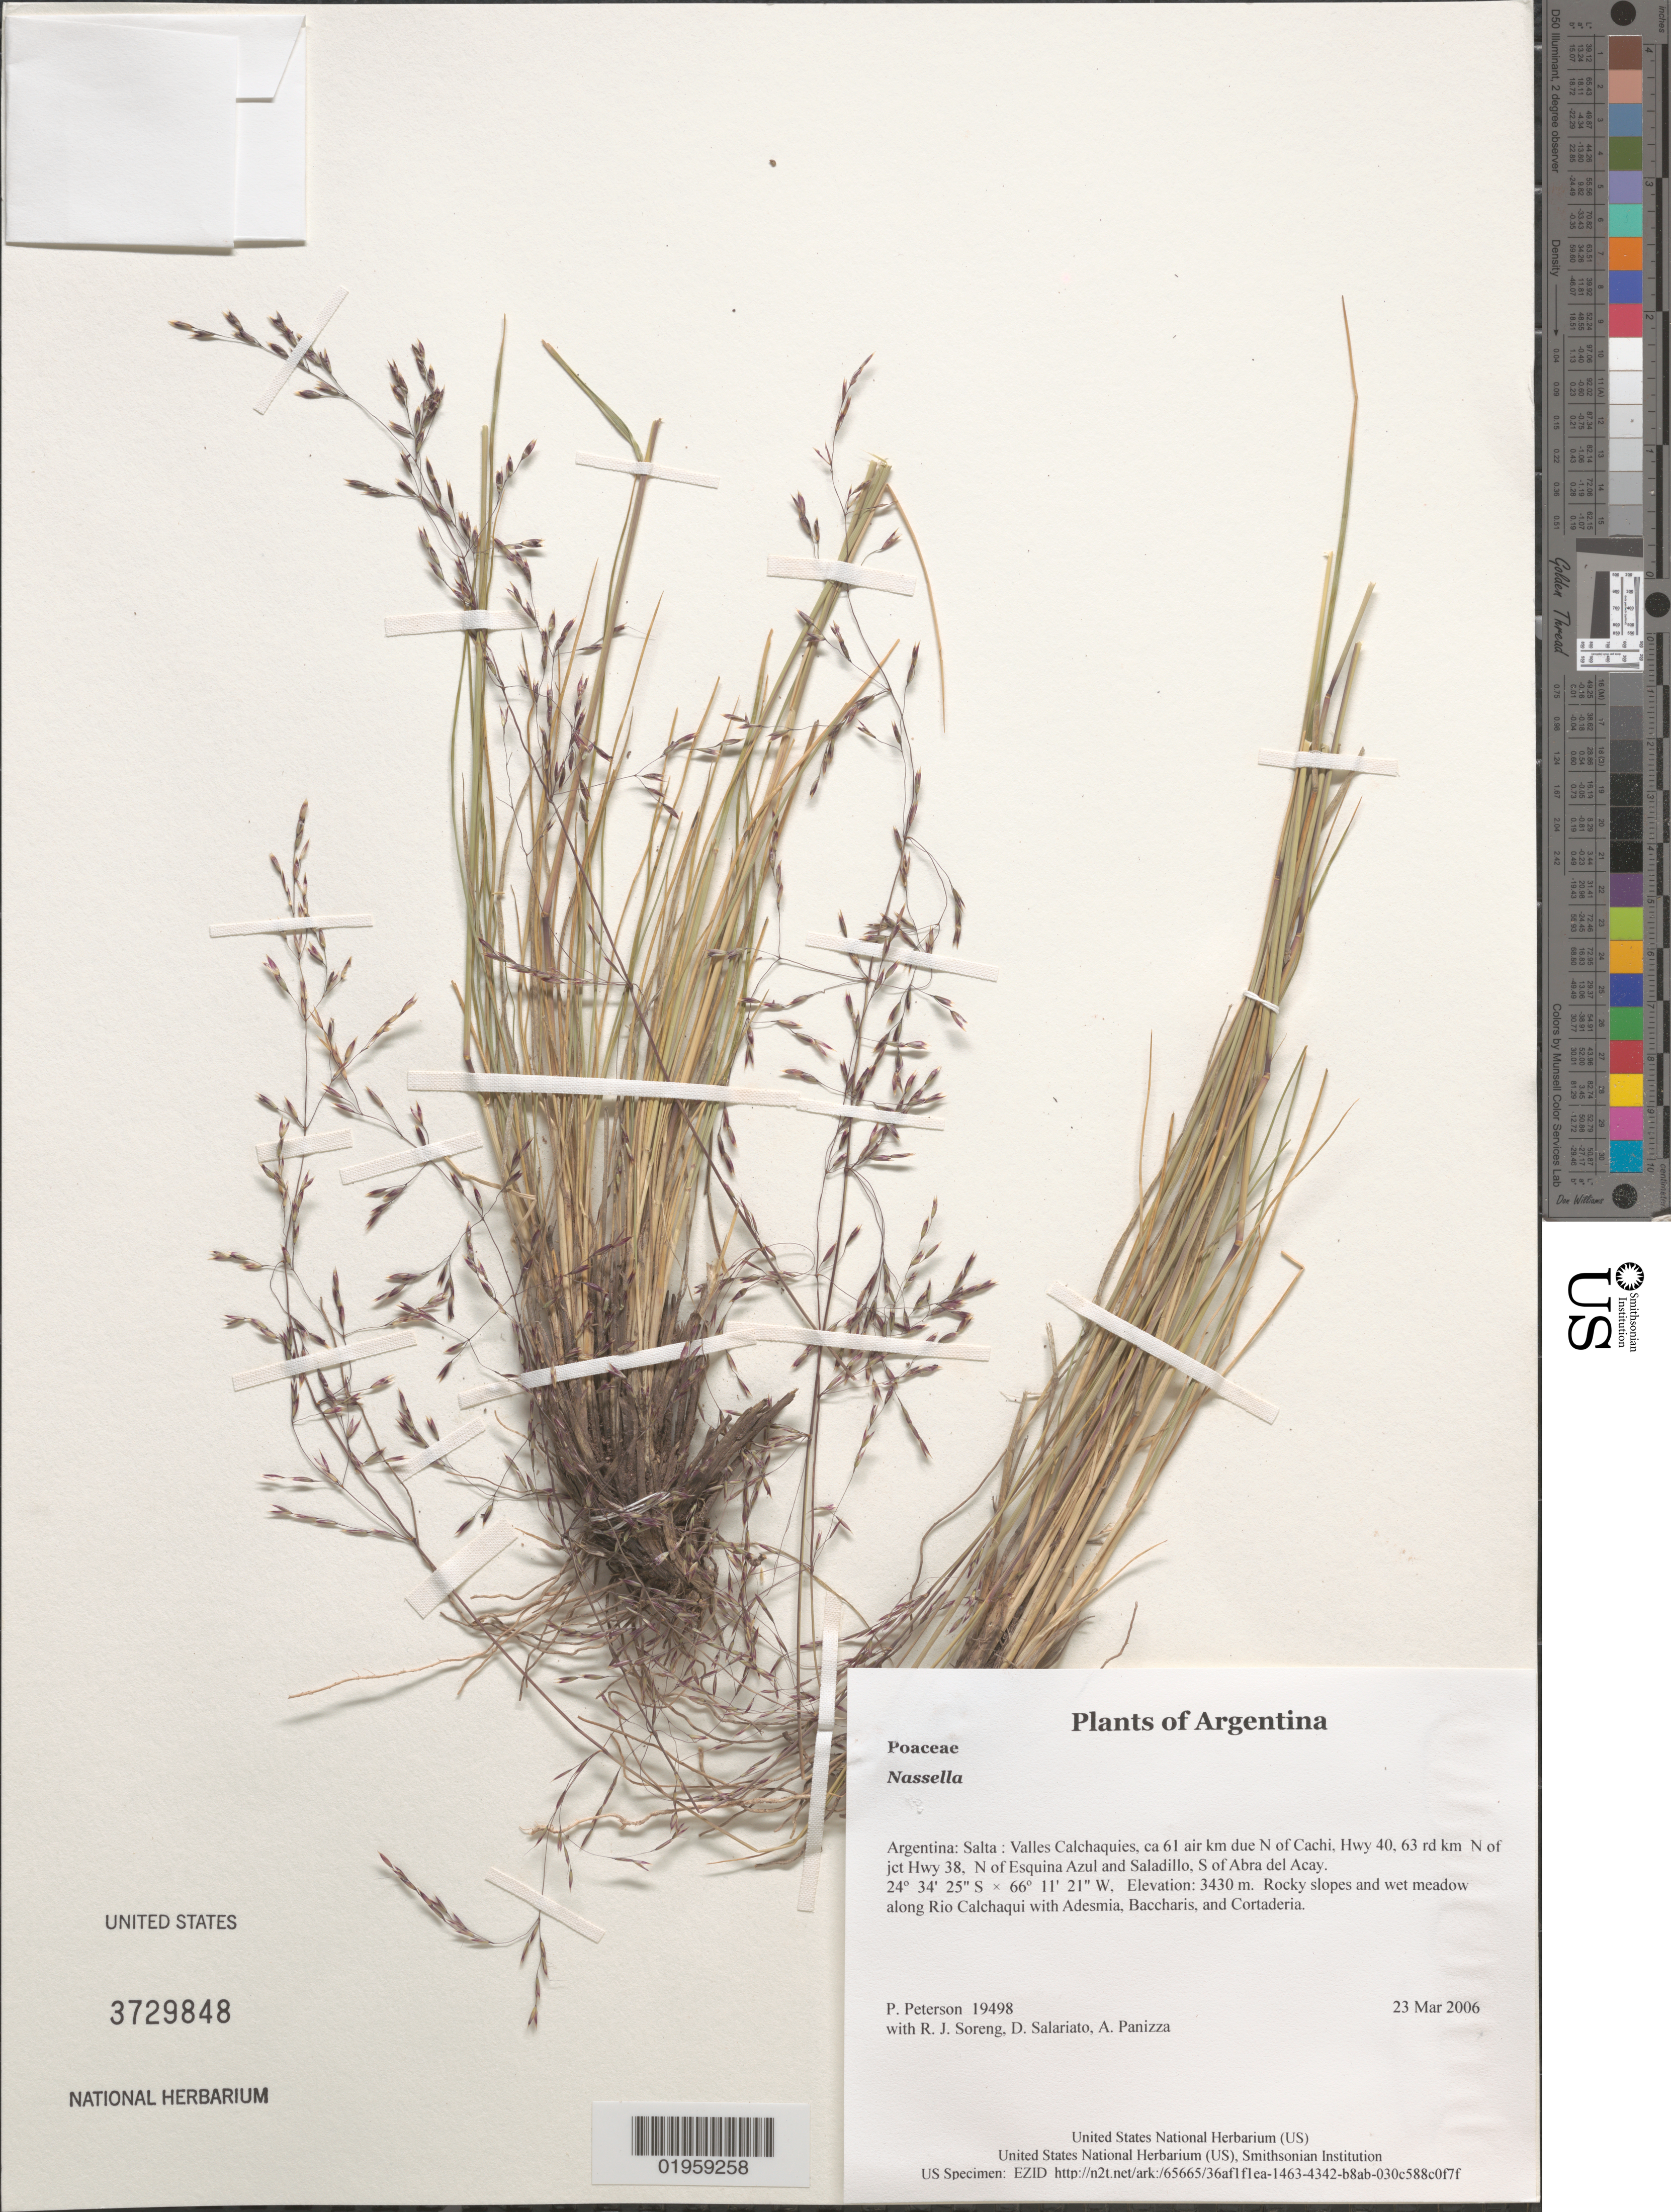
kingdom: Plantae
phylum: Tracheophyta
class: Liliopsida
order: Poales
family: Poaceae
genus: Nassella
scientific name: Nassella sp.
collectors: P. M. Peterson, R. J. Soreng, D. Salariato & A. Panizza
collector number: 19498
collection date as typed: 23 Mar 2006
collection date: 2006-03-23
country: Argentina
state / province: Salta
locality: Valles Calchaquies, ca 61 air km due N of Cachi, Hwy 40, 63 rd km N of jct Hwy 38, N of Esquina Azul and Saladillo, S of Abra del Acay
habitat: Rocky slopes and wet meadow along Rio Calchaqui with Adesmia, Baccharis, and Cortaderia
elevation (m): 3430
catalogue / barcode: US 3729848